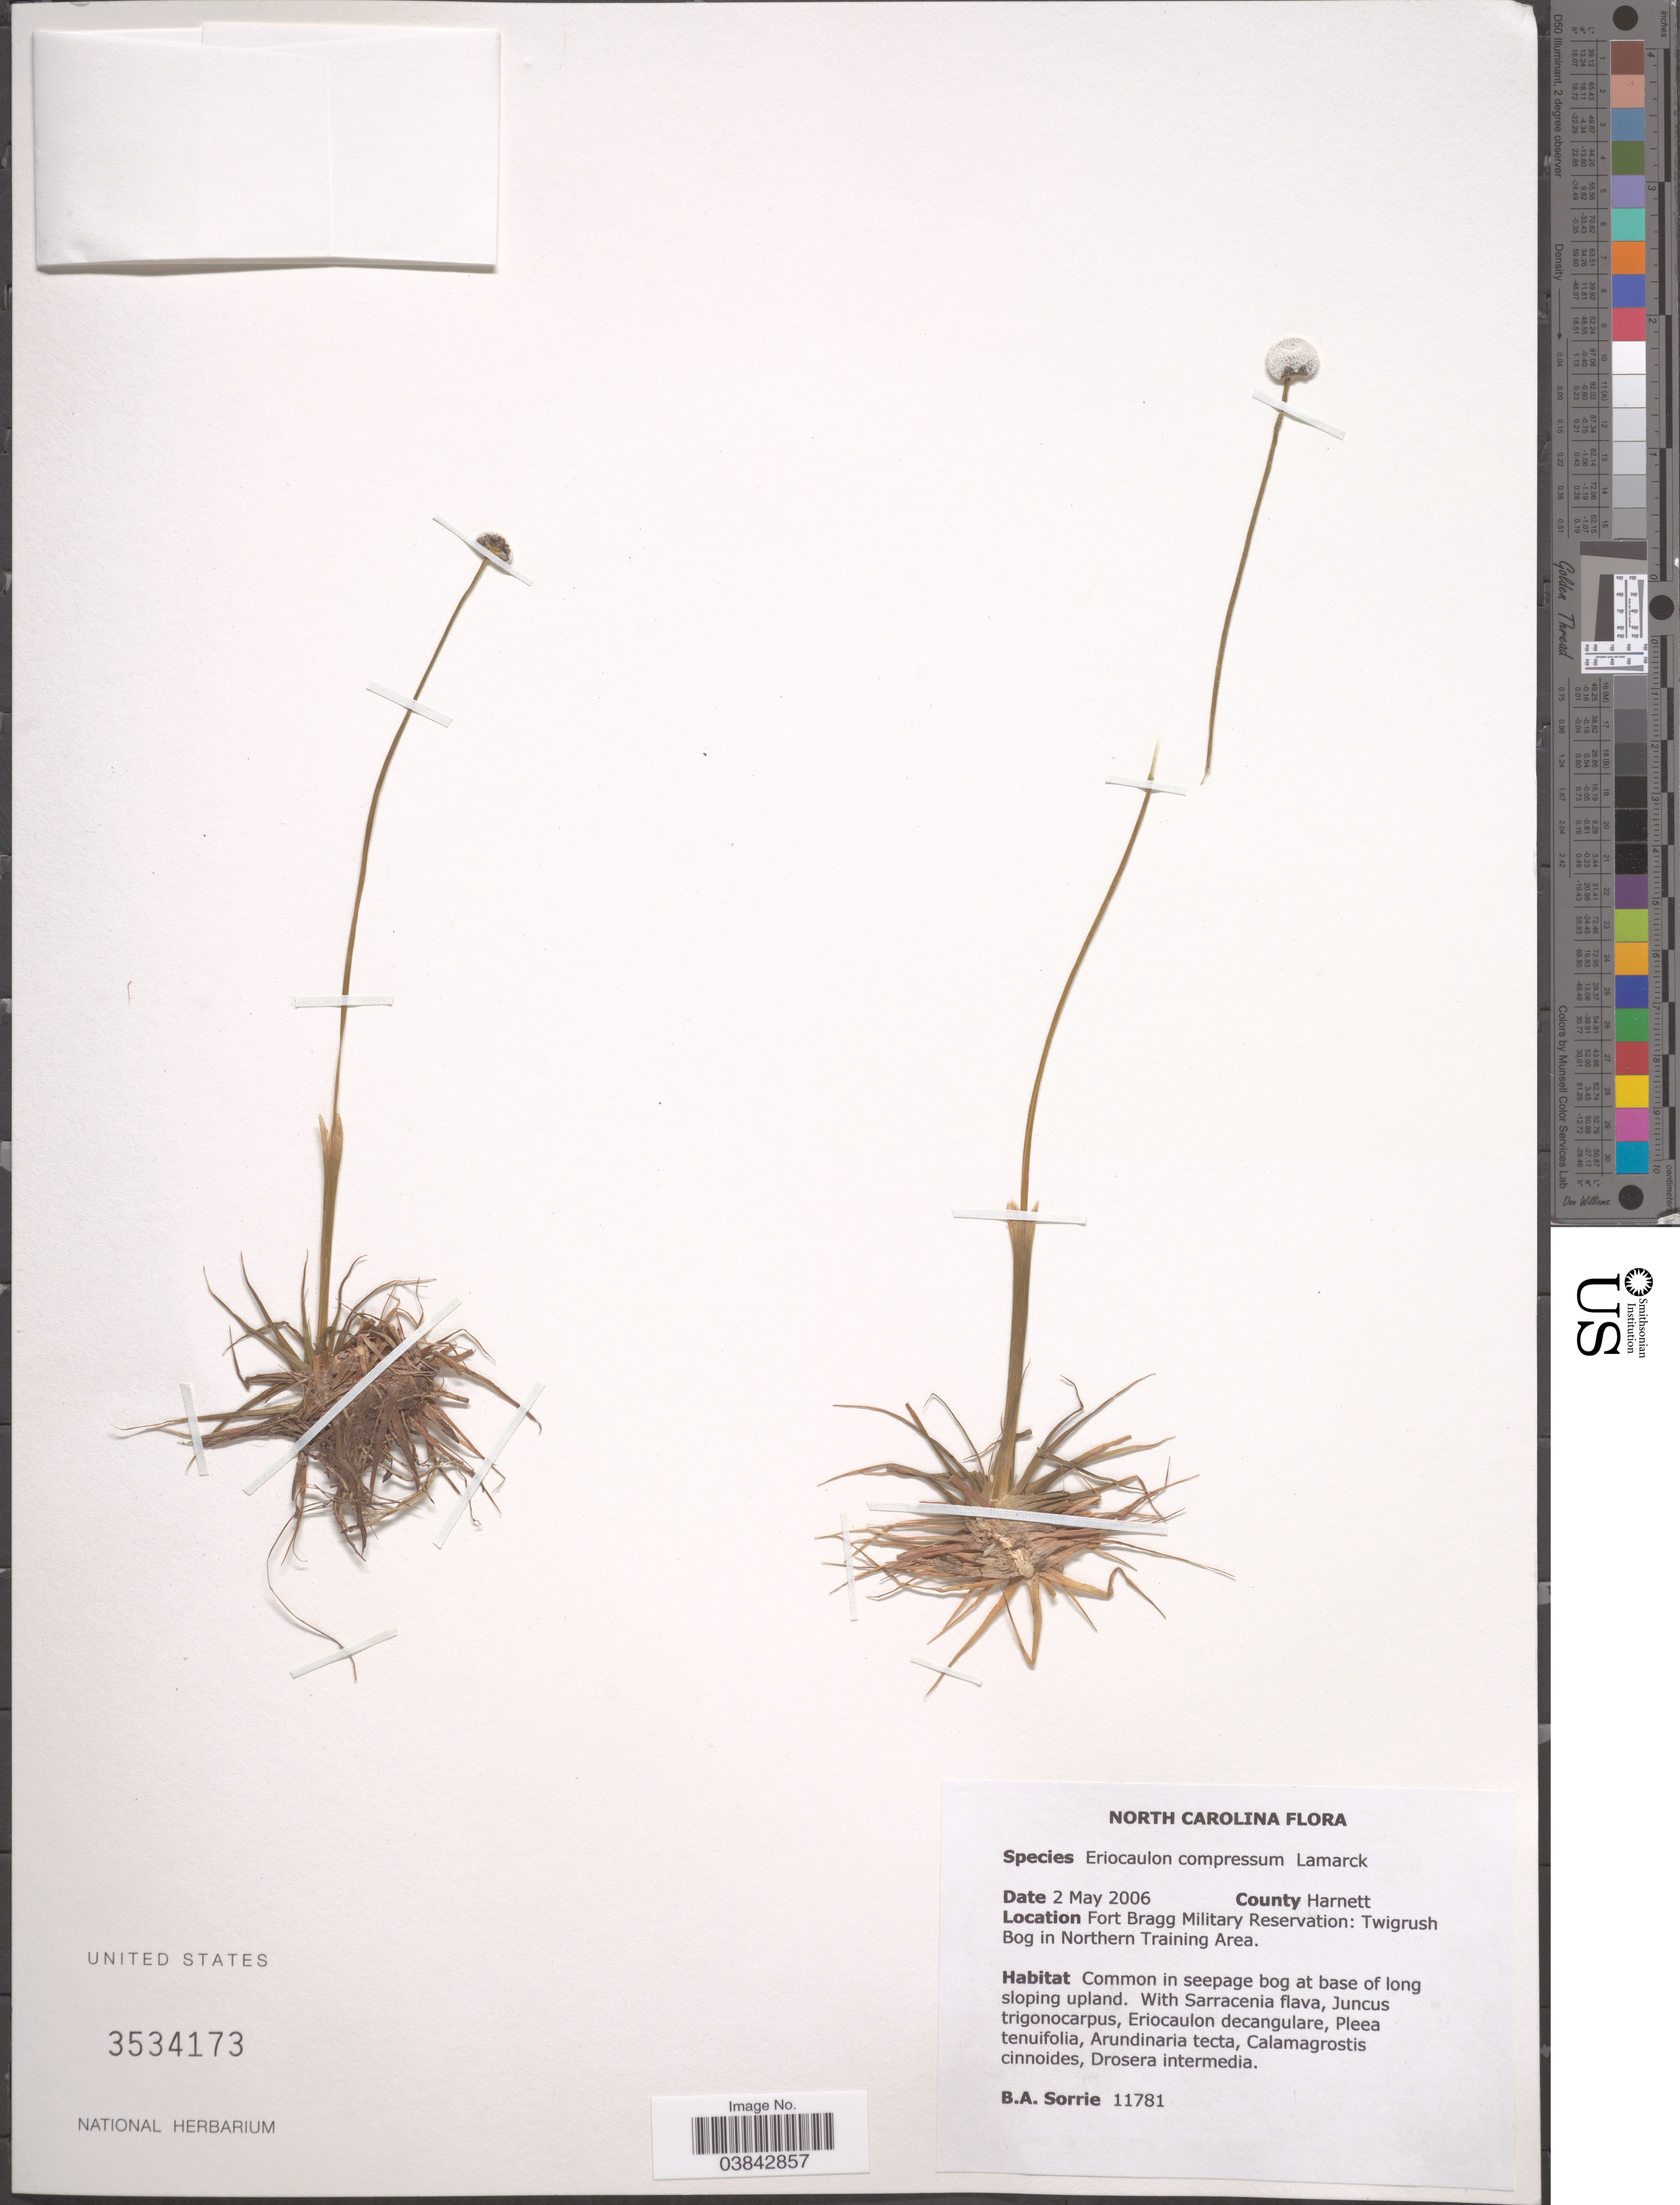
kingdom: Plantae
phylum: Tracheophyta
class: Liliopsida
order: Poales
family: Eriocaulaceae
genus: Eriocaulon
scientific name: Eriocaulon compressum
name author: Lam.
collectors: B. Sorrie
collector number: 11781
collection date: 2006-05-02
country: United States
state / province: North Carolina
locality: County Harnett. Fort Bragg Military Reservation: Twigrush Bog in Northern Training Area.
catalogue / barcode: US 3534173